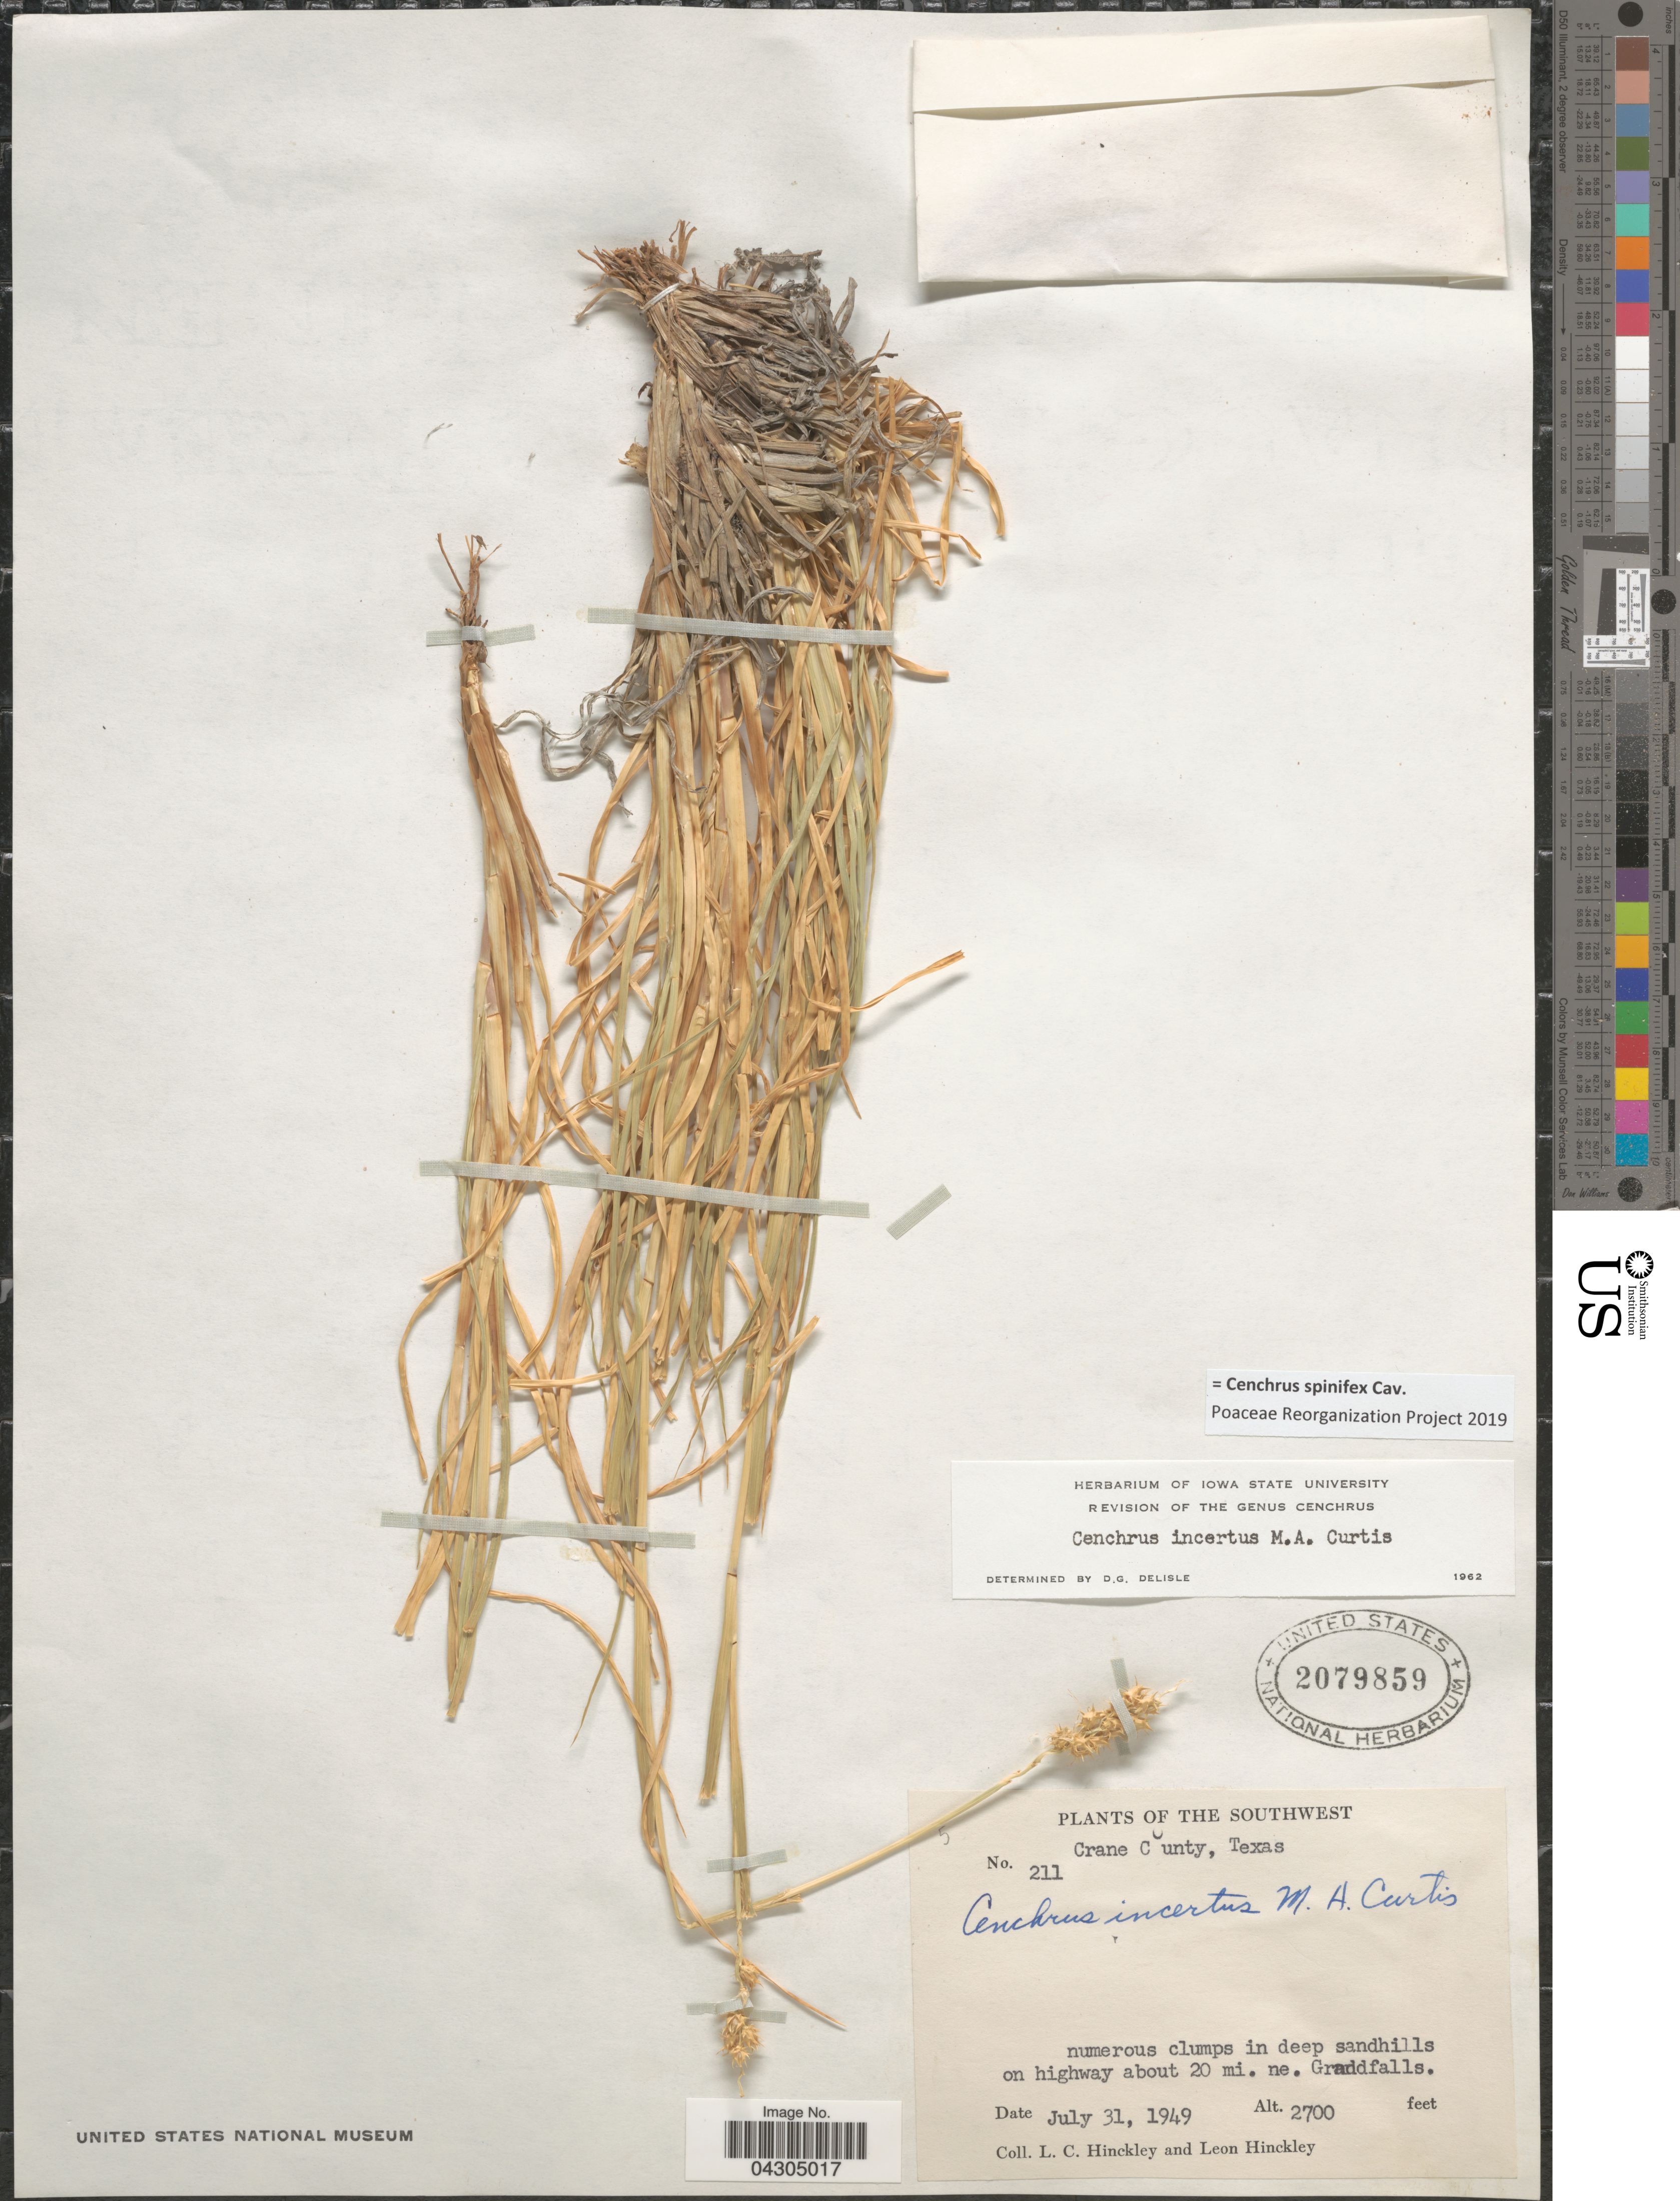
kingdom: Plantae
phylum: Tracheophyta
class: Liliopsida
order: Poales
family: Poaceae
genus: Cenchrus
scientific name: Cenchrus spinifex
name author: Cav.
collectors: L. Hinckley & L. Hinckley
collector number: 211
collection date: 1949-07-31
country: United States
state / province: Texas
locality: The Southwest. Crane County. Numerous clumps in deep sandhills on highway about 20 mi. ne. Grandfalls.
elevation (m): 823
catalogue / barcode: US 2079859